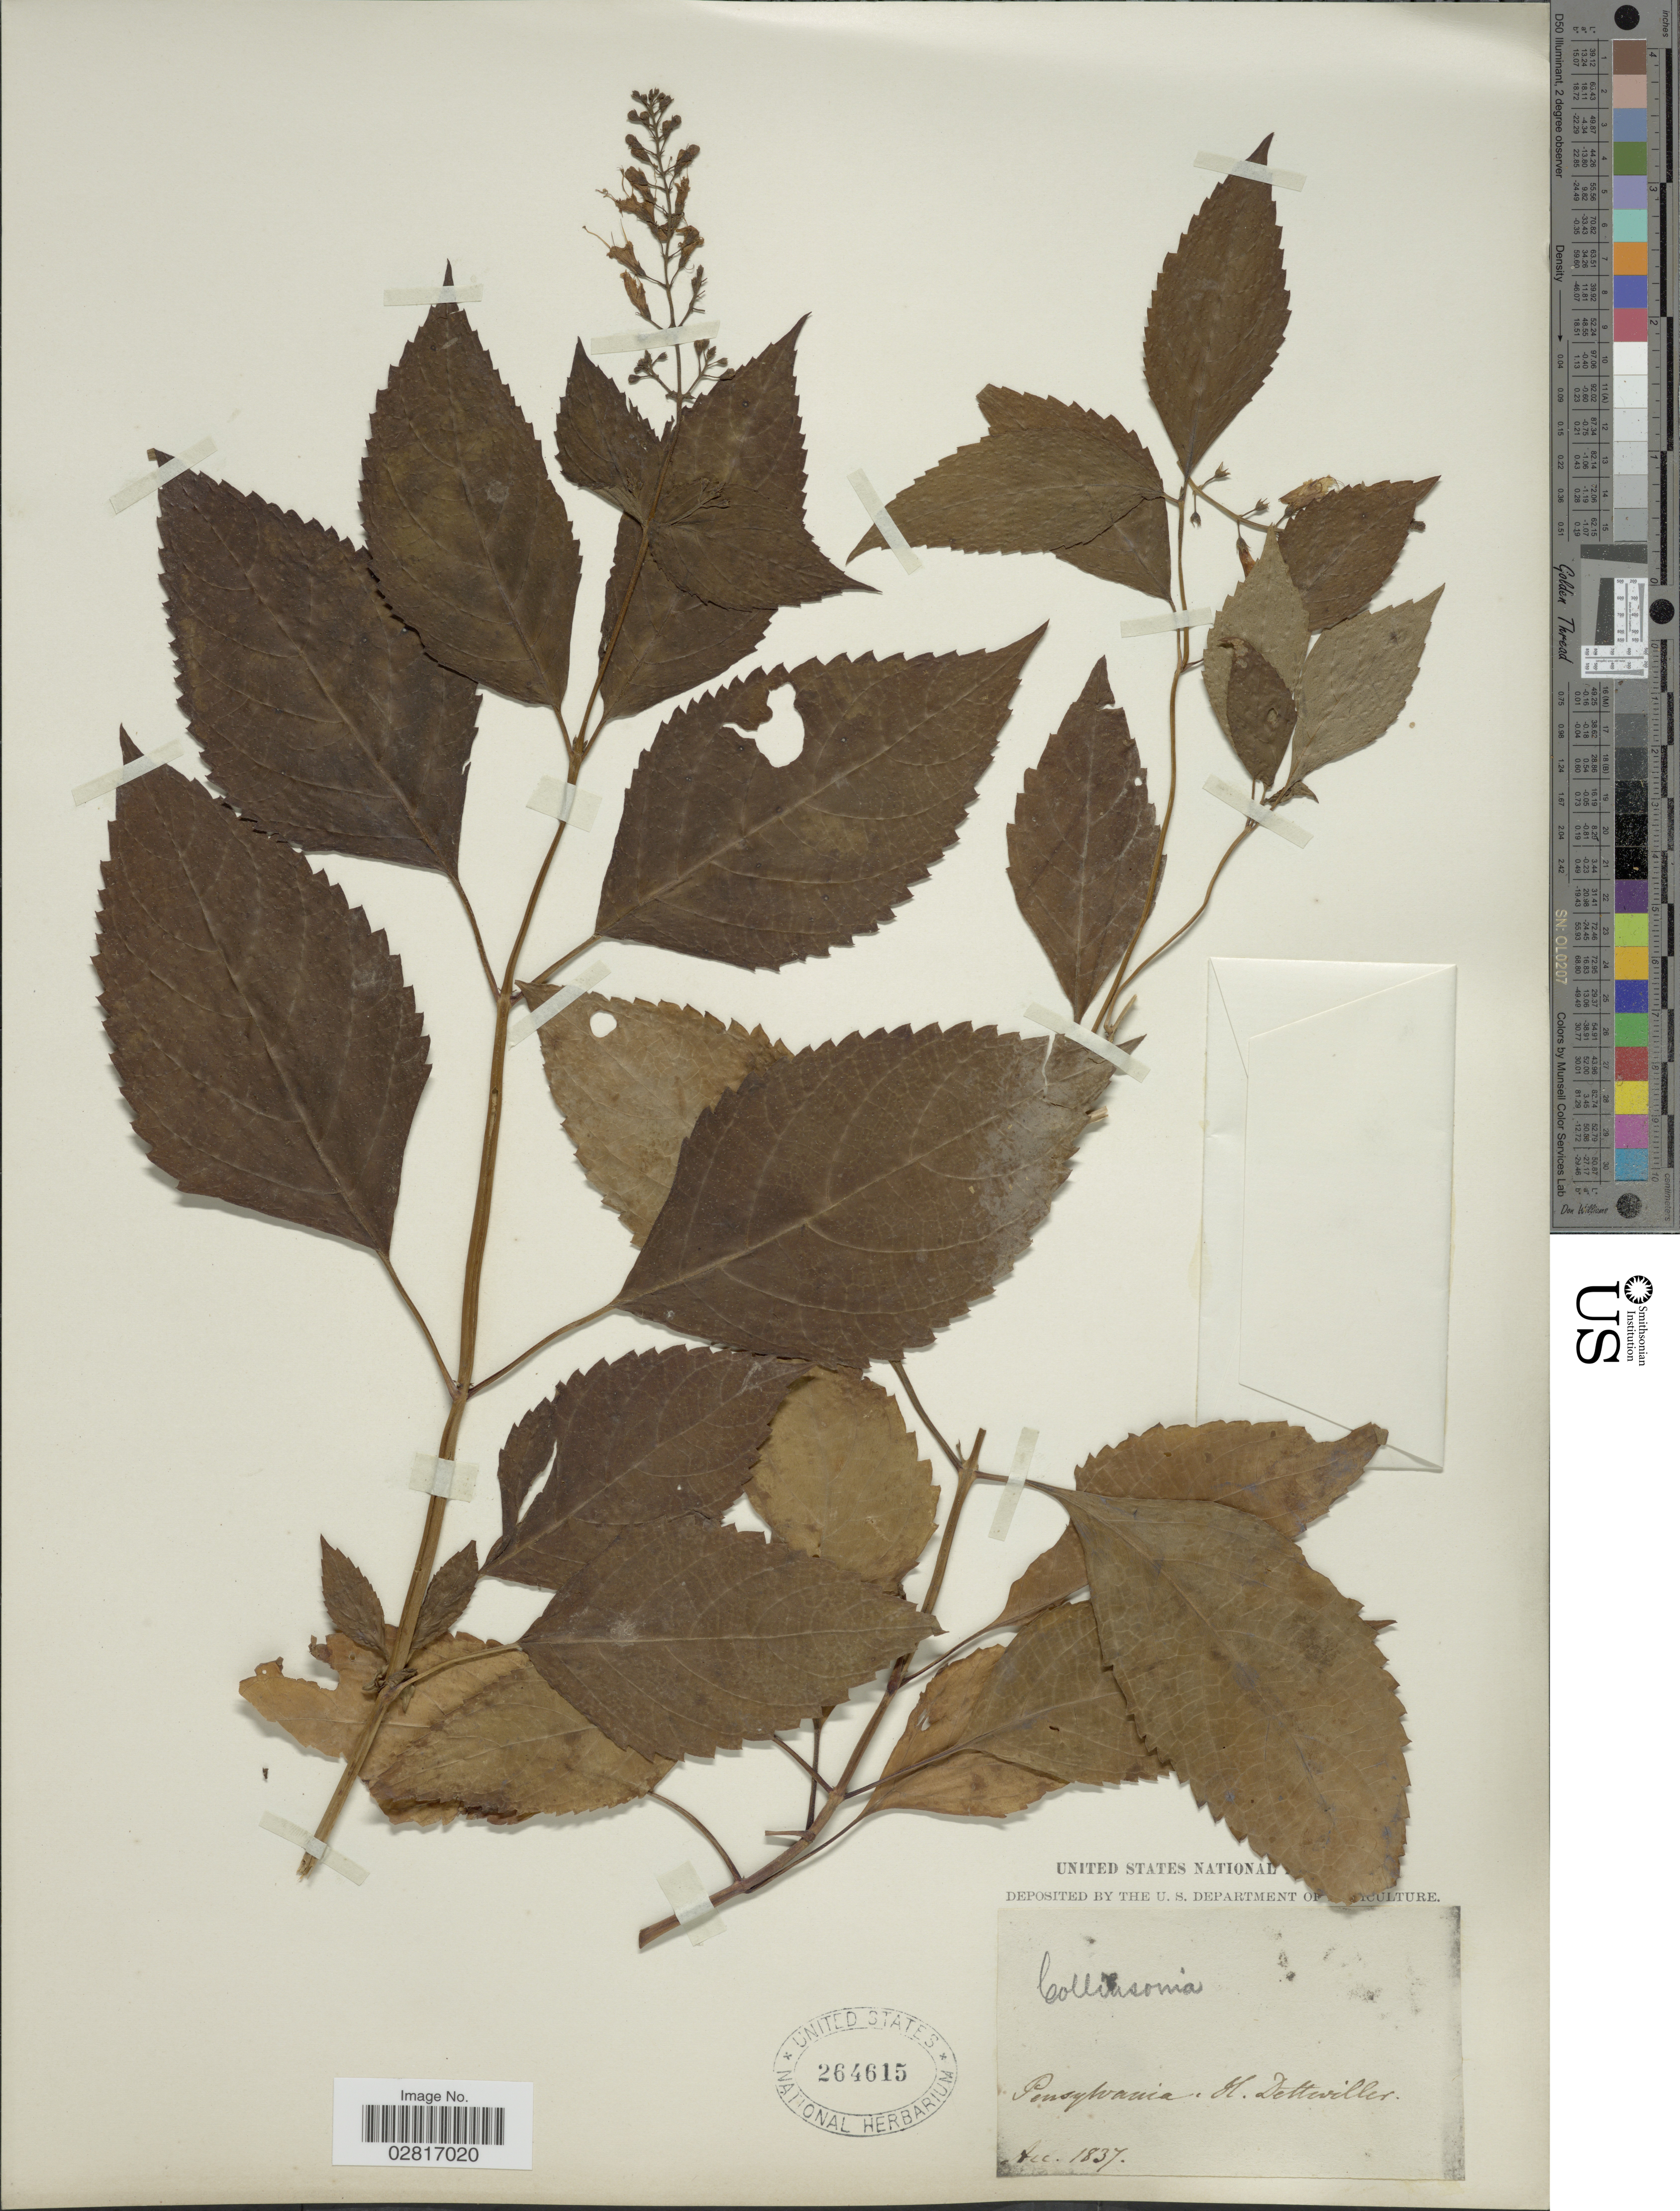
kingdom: Plantae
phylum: Tracheophyta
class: Magnoliopsida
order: Lamiales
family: Lamiaceae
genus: Collinsonia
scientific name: Collinsonia anisata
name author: Sims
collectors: H. Detwiller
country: United States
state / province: Pennsylvania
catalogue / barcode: US 264615